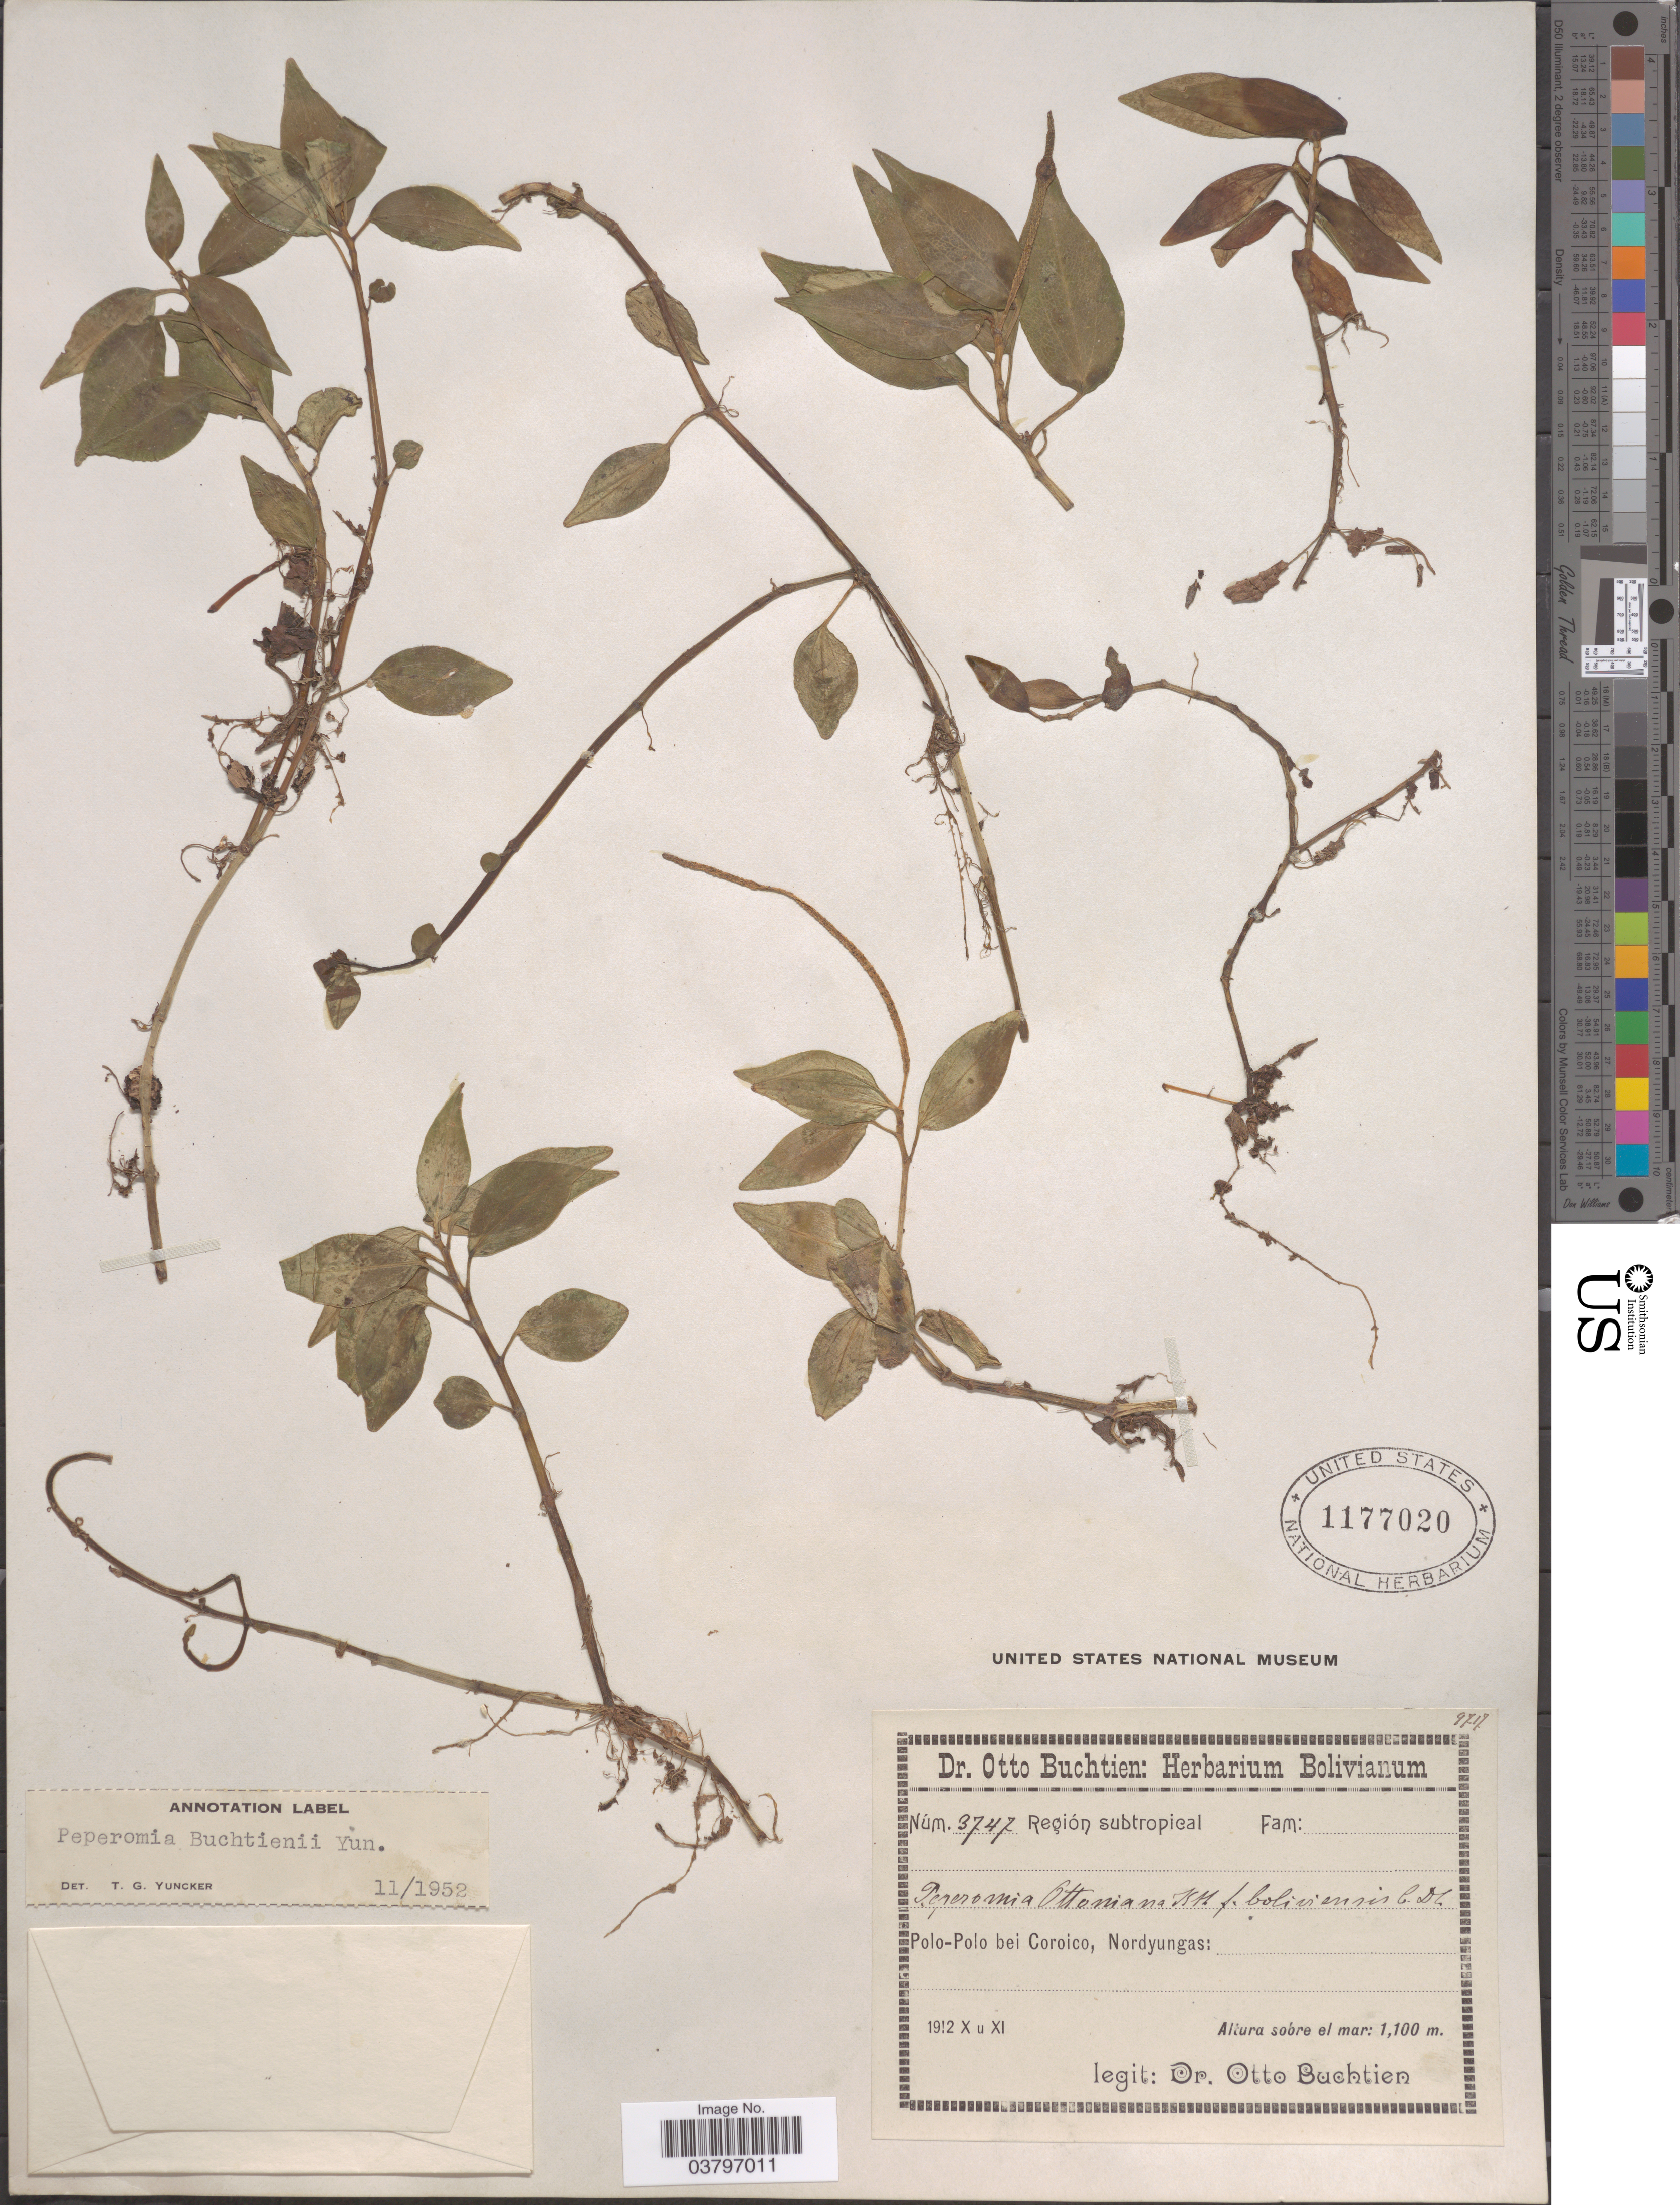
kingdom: Plantae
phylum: Tracheophyta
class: Magnoliopsida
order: Piperales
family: Piperaceae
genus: Peperomia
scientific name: Peperomia buchtienii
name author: Yunck.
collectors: O. Buchtien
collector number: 3747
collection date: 1912-10/1912-11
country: Bolivia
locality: Región subtropical. Polo-Polo bei Coroico, Nordyungas.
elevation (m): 1100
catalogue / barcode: US 1177020